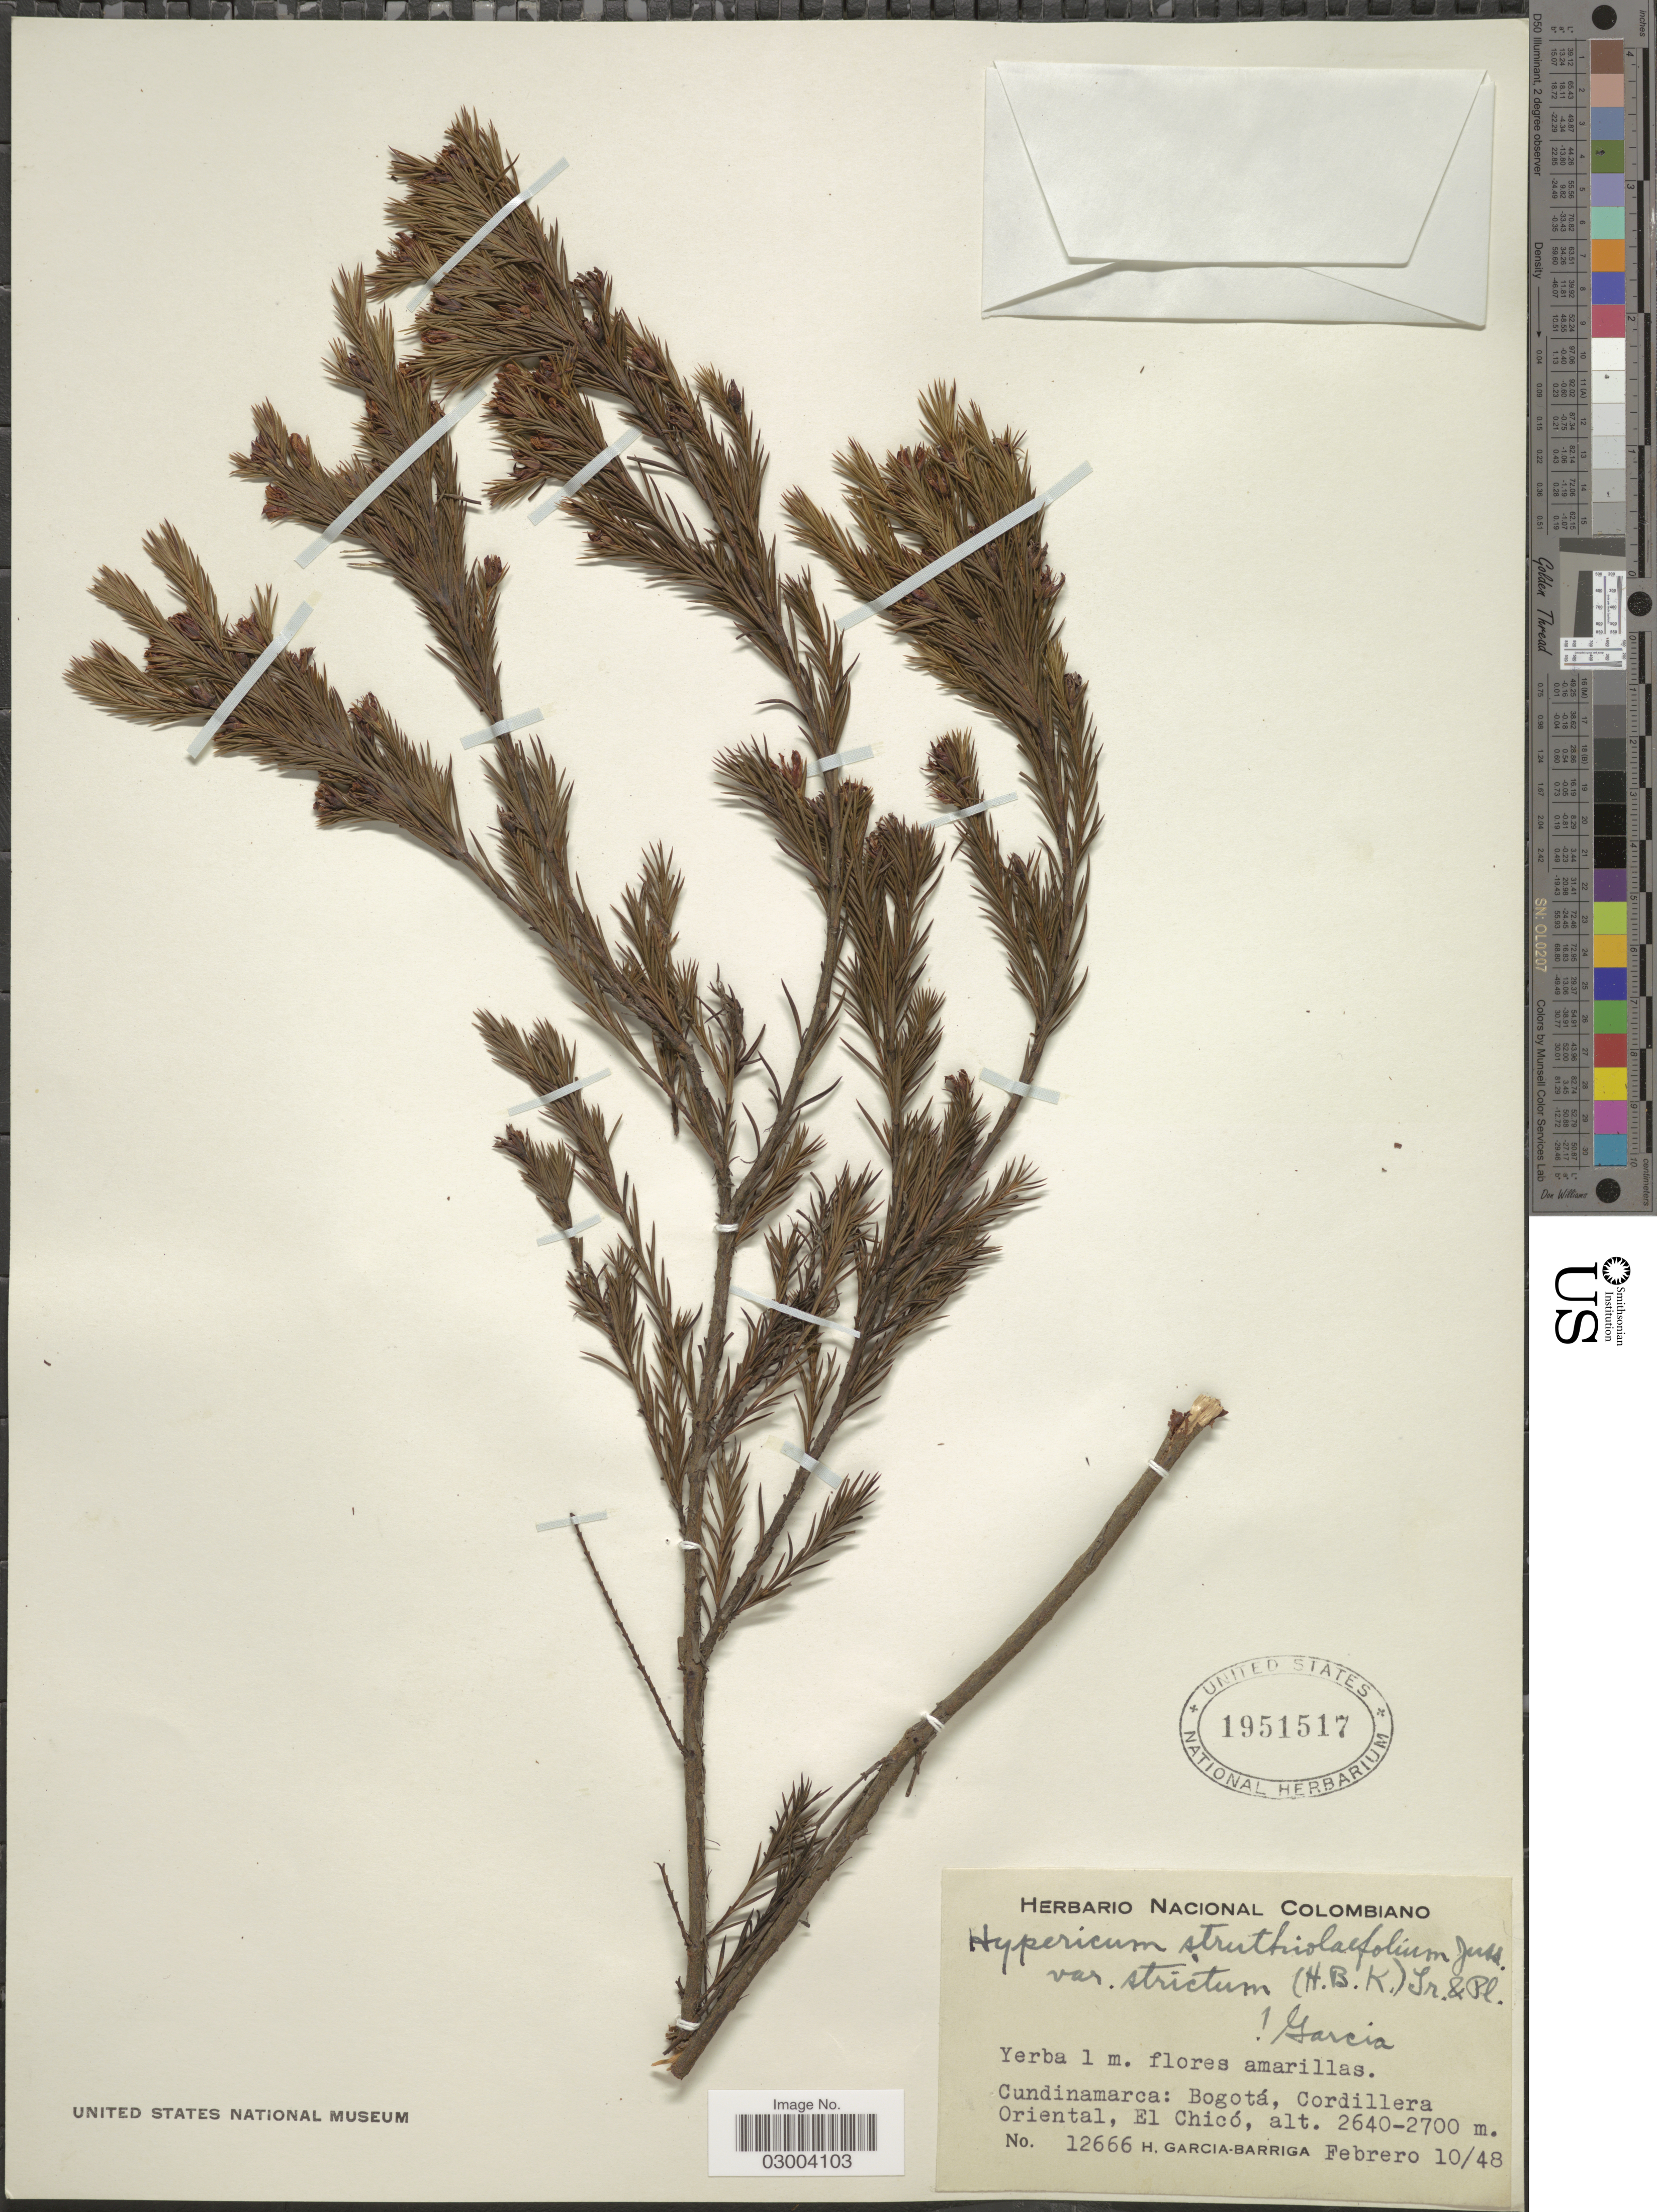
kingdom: Plantae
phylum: Tracheophyta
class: Magnoliopsida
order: Malpighiales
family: Hypericaceae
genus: Hypericum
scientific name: Hypericum pseudobrathys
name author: Turcz.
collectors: H. García Barriga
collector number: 12666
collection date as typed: Transcribed d/m/y: 10/2/48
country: Colombia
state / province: Cundinamarca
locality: Bogotá, Cordillera Oriental, El Chicó.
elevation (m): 2640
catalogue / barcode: US 1951517